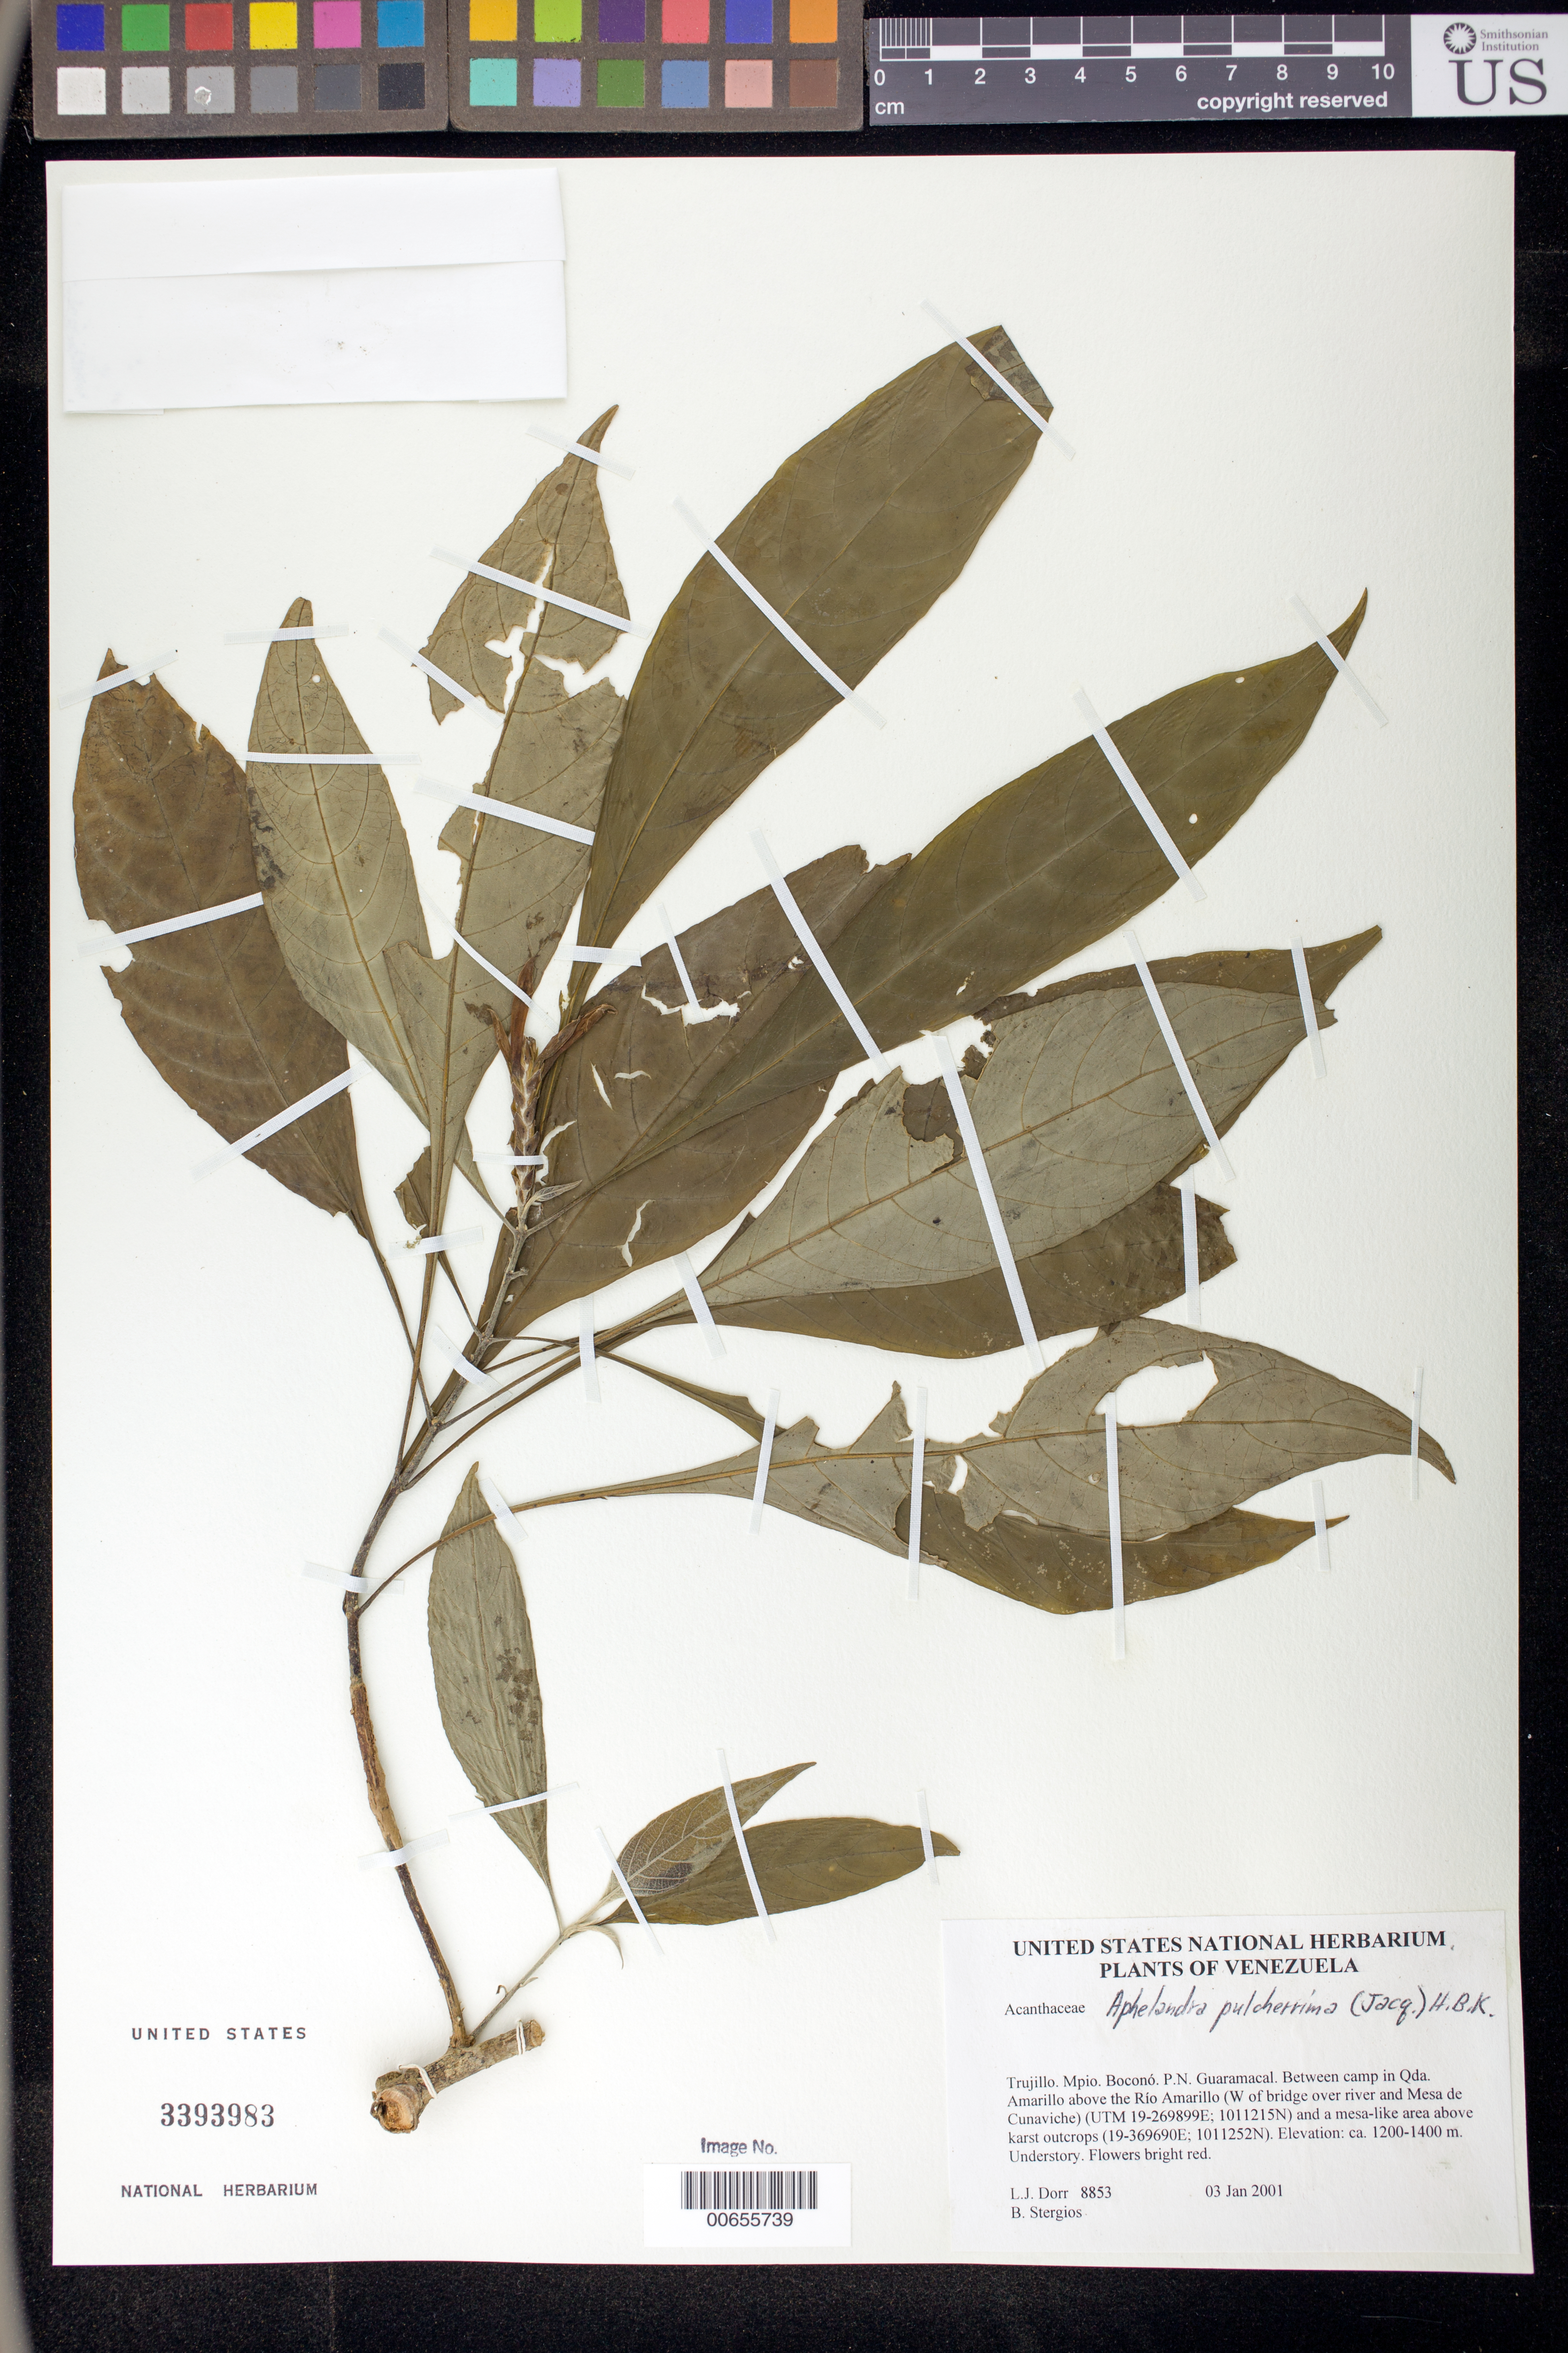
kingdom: Plantae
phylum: Tracheophyta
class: Magnoliopsida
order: Lamiales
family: Acanthaceae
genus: Aphelandra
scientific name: Aphelandra pulcherrima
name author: (Jacq.) Kunth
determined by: Wasshausen, Dieter C., (BOT), Smithsonian Institution - National Museum of Natural History (UNITED STATES)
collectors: L. J. Dorr & B. G. Stergios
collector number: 8853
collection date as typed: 03 Jan 2001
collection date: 2001-01-03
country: Venezuela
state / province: Trujillo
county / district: Boconó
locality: Parque Nacional Guaramacal. Between camp in Qda Amarillo above Río Amarillo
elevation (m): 1200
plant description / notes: F, PORT, US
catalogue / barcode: US 3393983